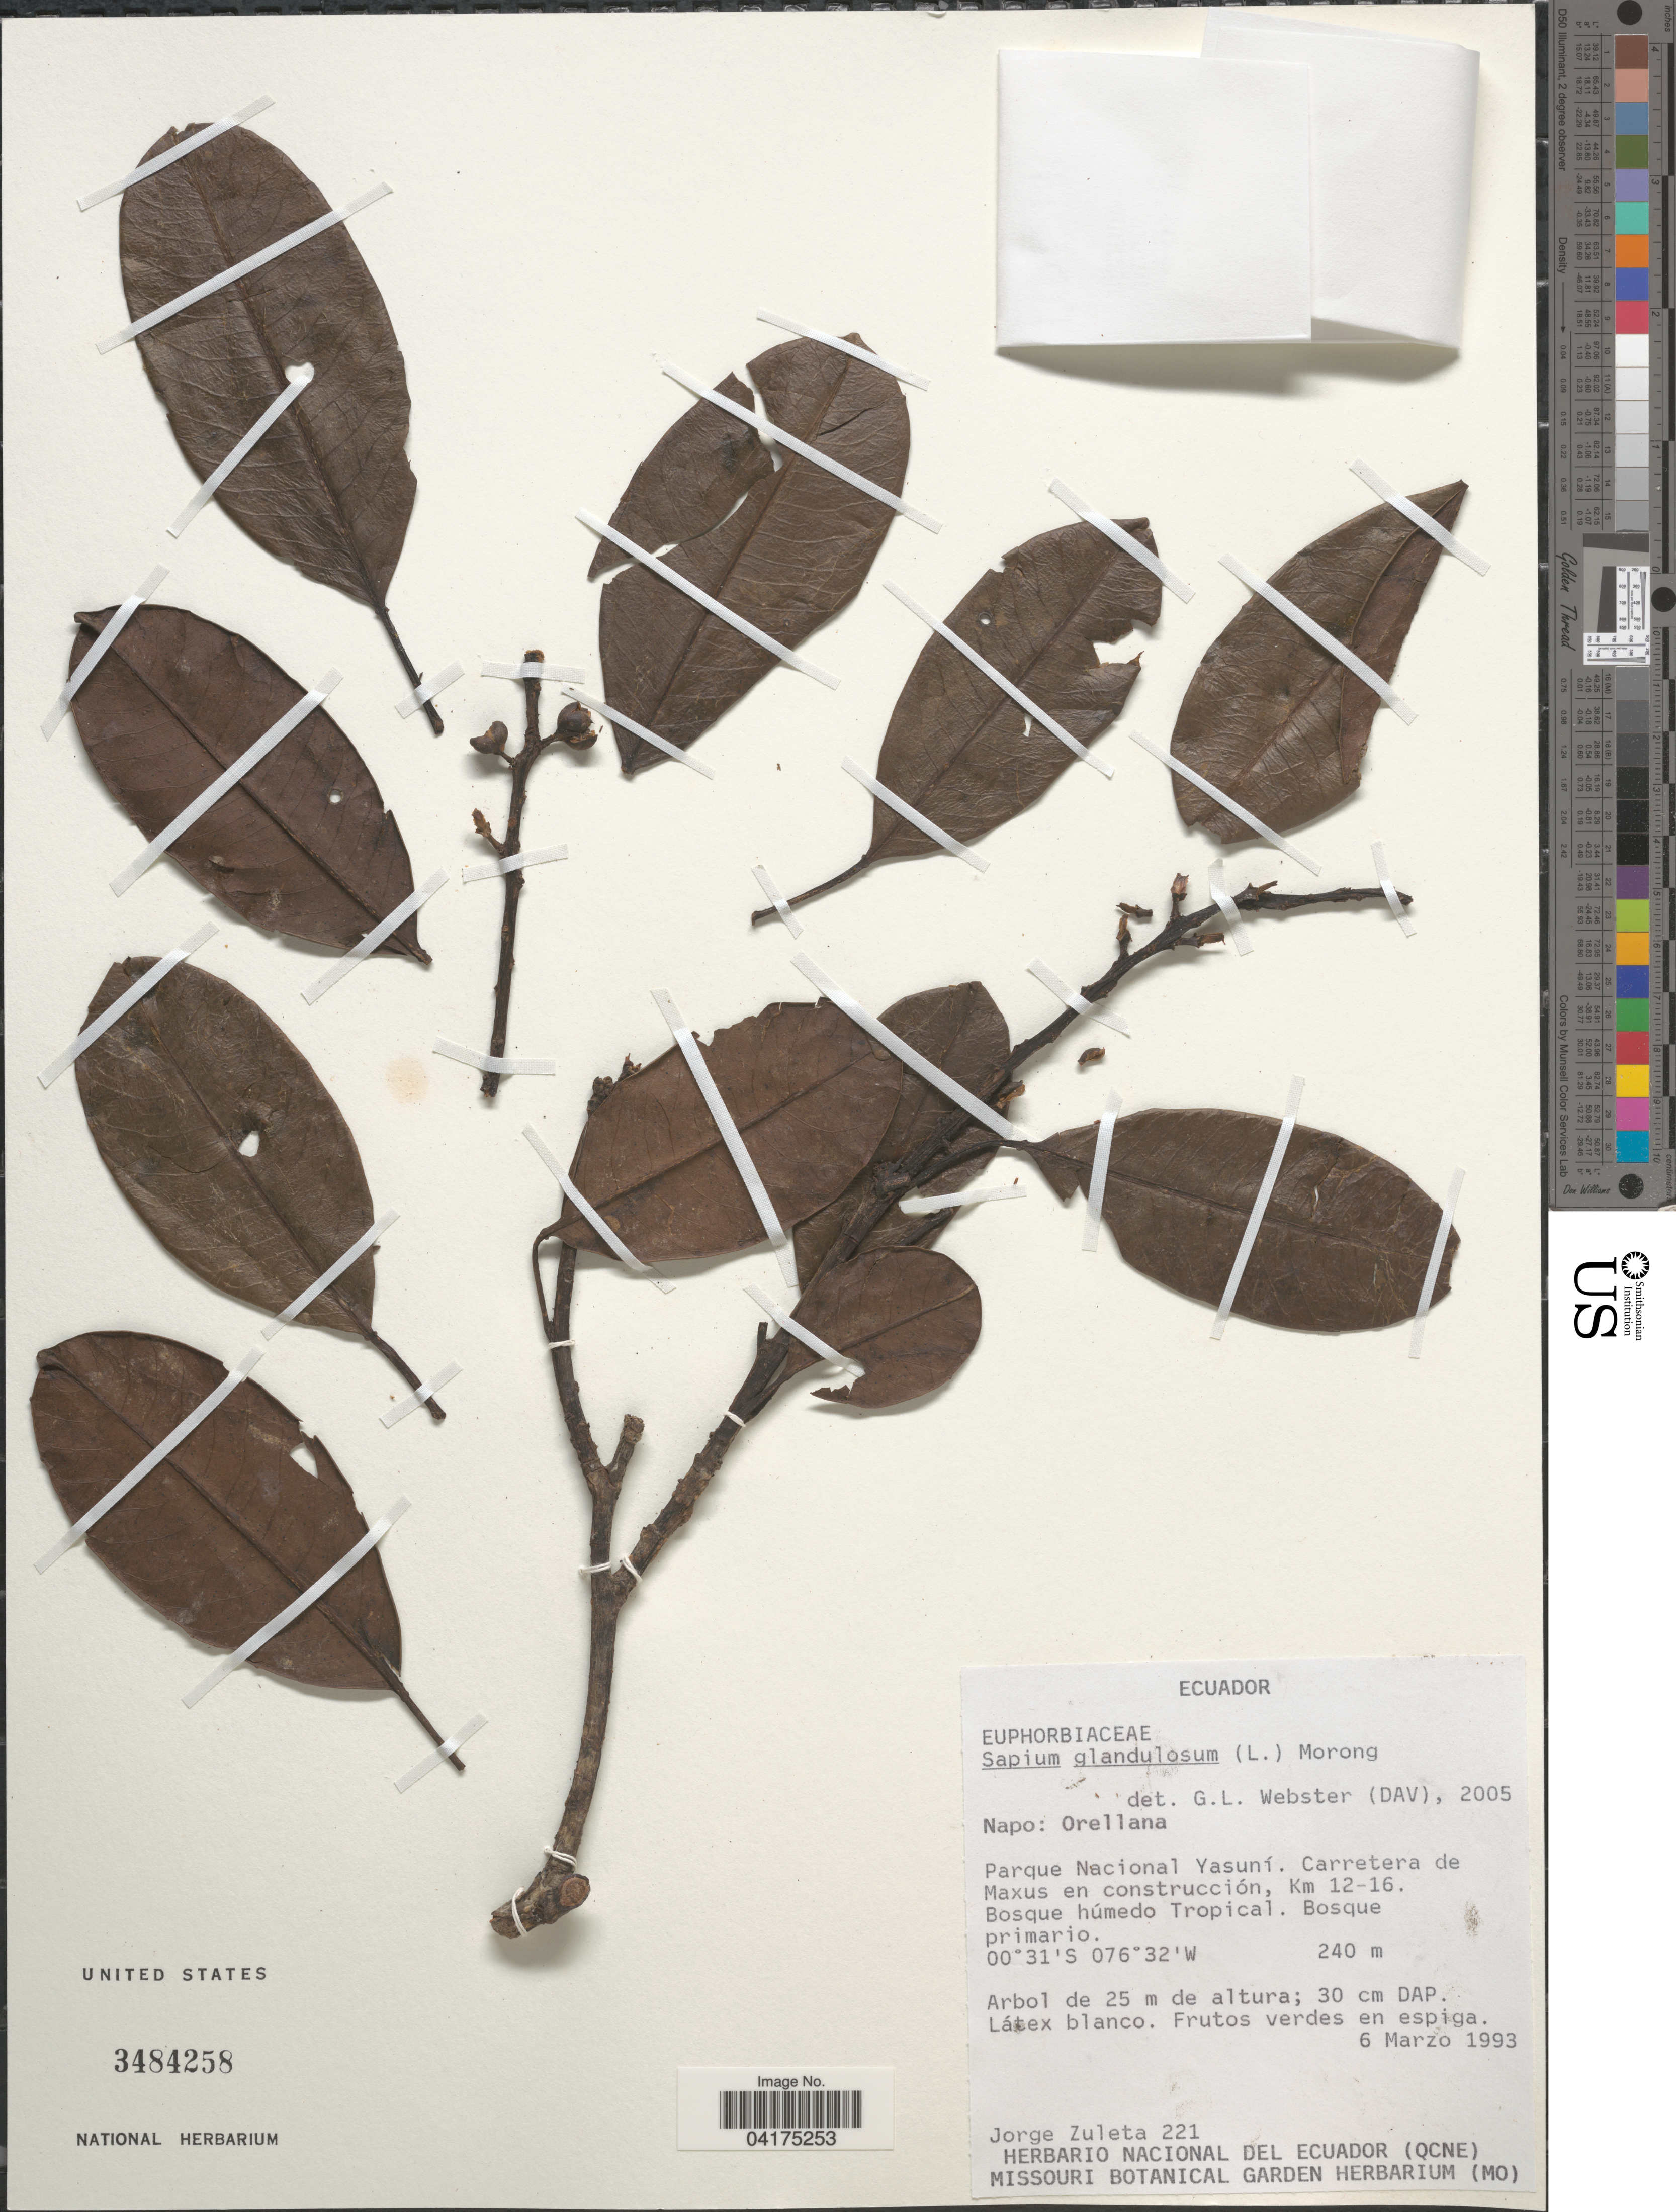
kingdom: Plantae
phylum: Tracheophyta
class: Magnoliopsida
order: Malpighiales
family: Euphorbiaceae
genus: Sapium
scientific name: Sapium glandulosum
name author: (L.) Morong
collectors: J. Zuleta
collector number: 221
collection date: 1993-03-06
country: Ecuador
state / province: Napo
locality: Orellana. Parque Nacional Yasuní. Carretera de Maxus en construcción, Km 12-16.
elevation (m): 240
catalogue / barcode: US 3484258